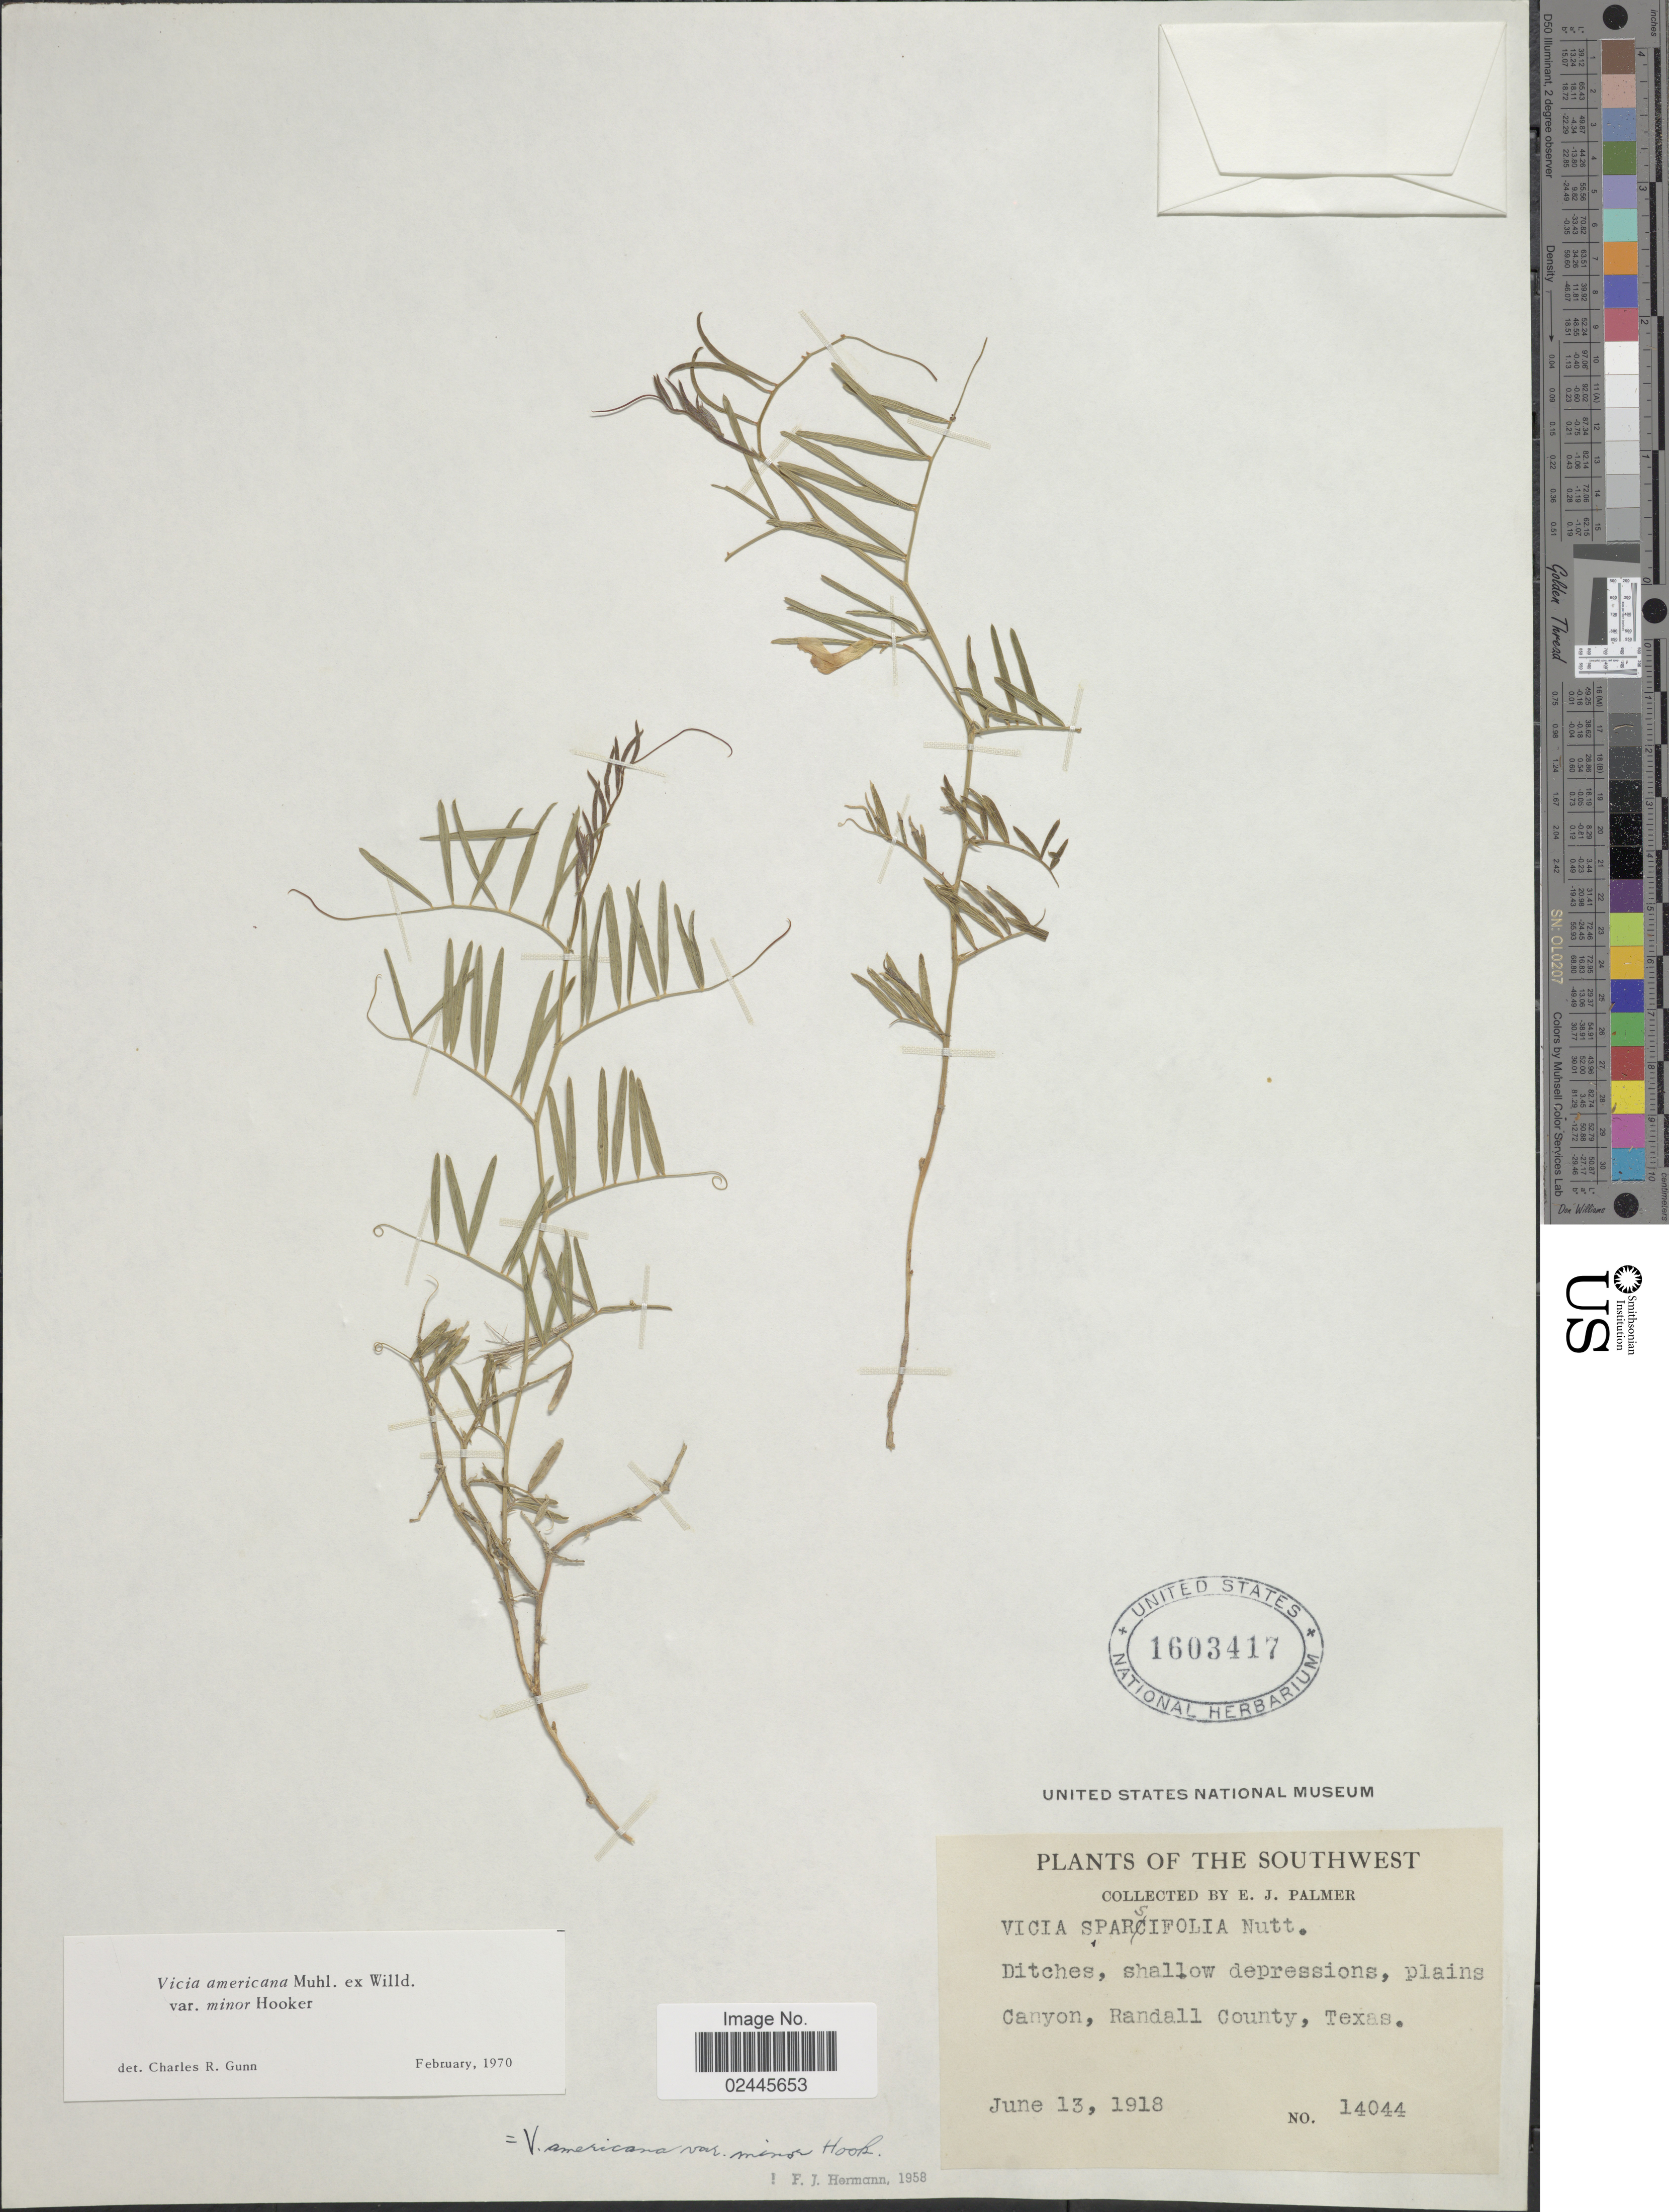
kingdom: Plantae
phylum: Tracheophyta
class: Magnoliopsida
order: Fabales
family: Fabaceae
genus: Vicia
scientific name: Vicia americana var. minor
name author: Hook.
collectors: E. J. Palmer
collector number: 14044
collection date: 1918-06-13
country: United States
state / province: Texas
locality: The Southwest, ditches, shallow depressions, plains Canyon, Randall County.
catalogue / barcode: US 1603417